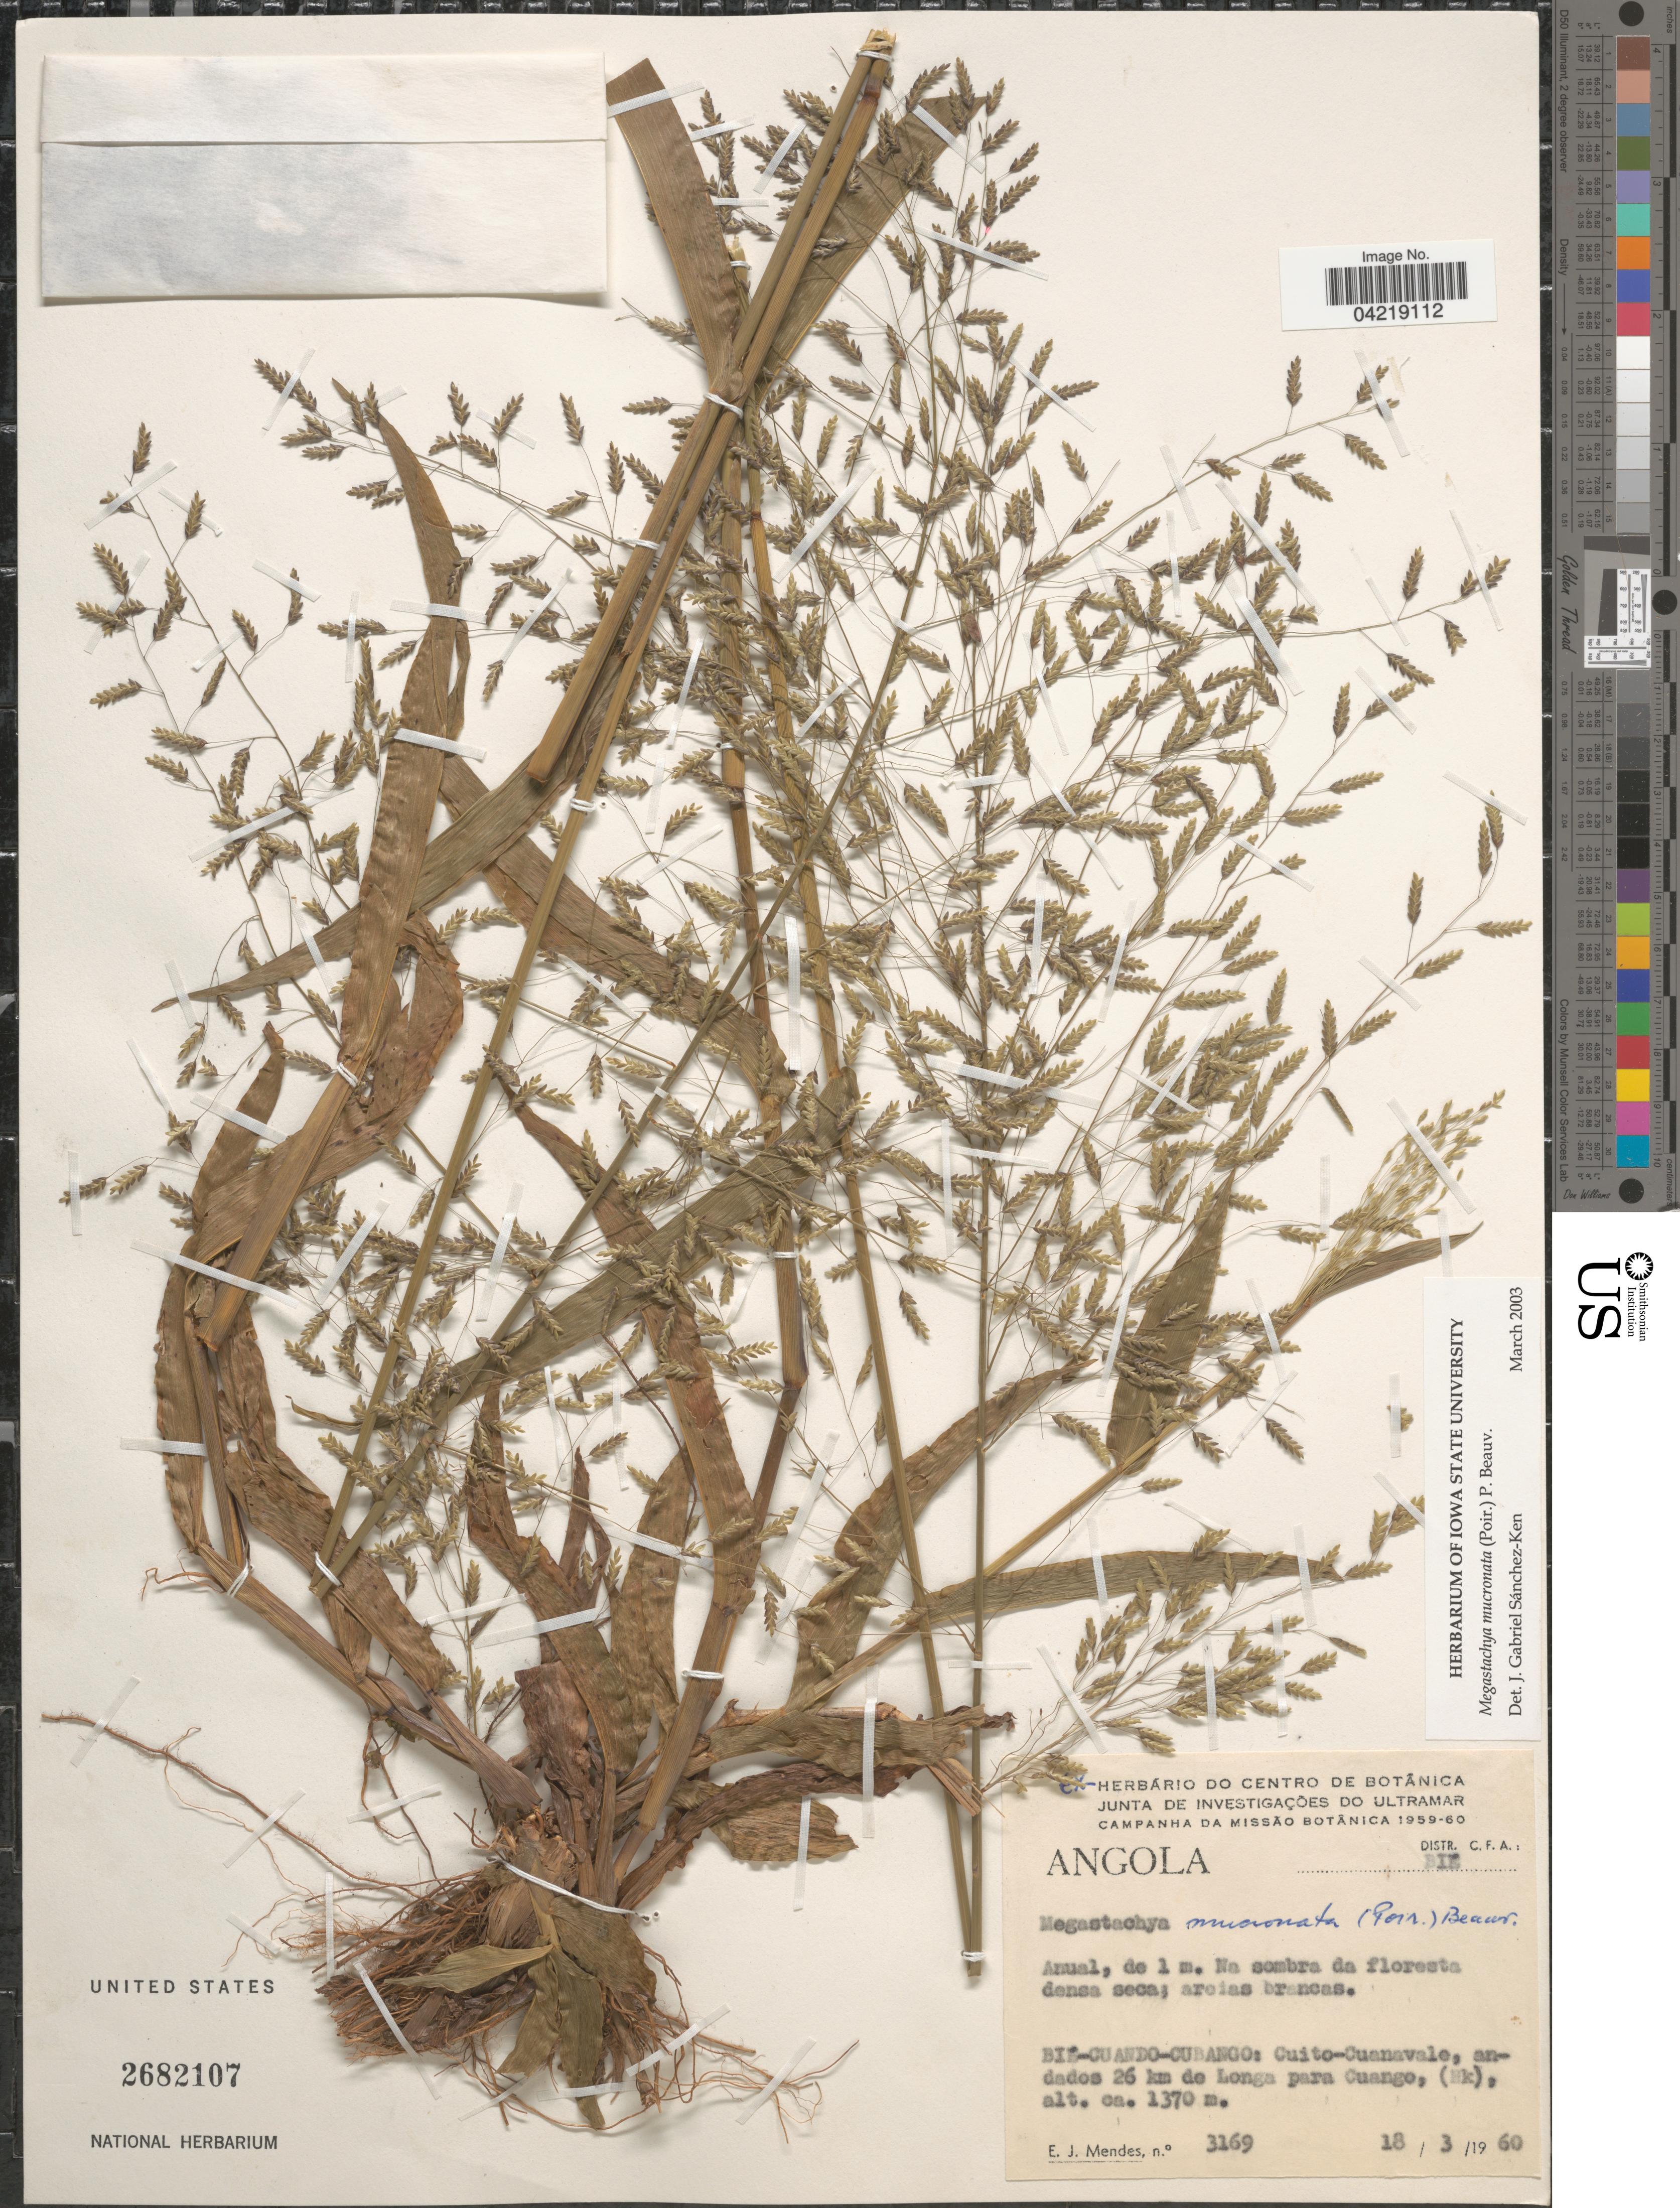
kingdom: Plantae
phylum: Tracheophyta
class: Liliopsida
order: Poales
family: Poaceae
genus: Megastachya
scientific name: Megastachya mucronata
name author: (Poir.) P. Beauv.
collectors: E. Mendes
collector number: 3169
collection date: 1960-03-18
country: Angola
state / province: Cuando-Cubango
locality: Bié-Cuando-Cubango: Quito-Ouanavale, andados 26 km de Longa para Cuango.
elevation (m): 1370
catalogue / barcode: US 2682107